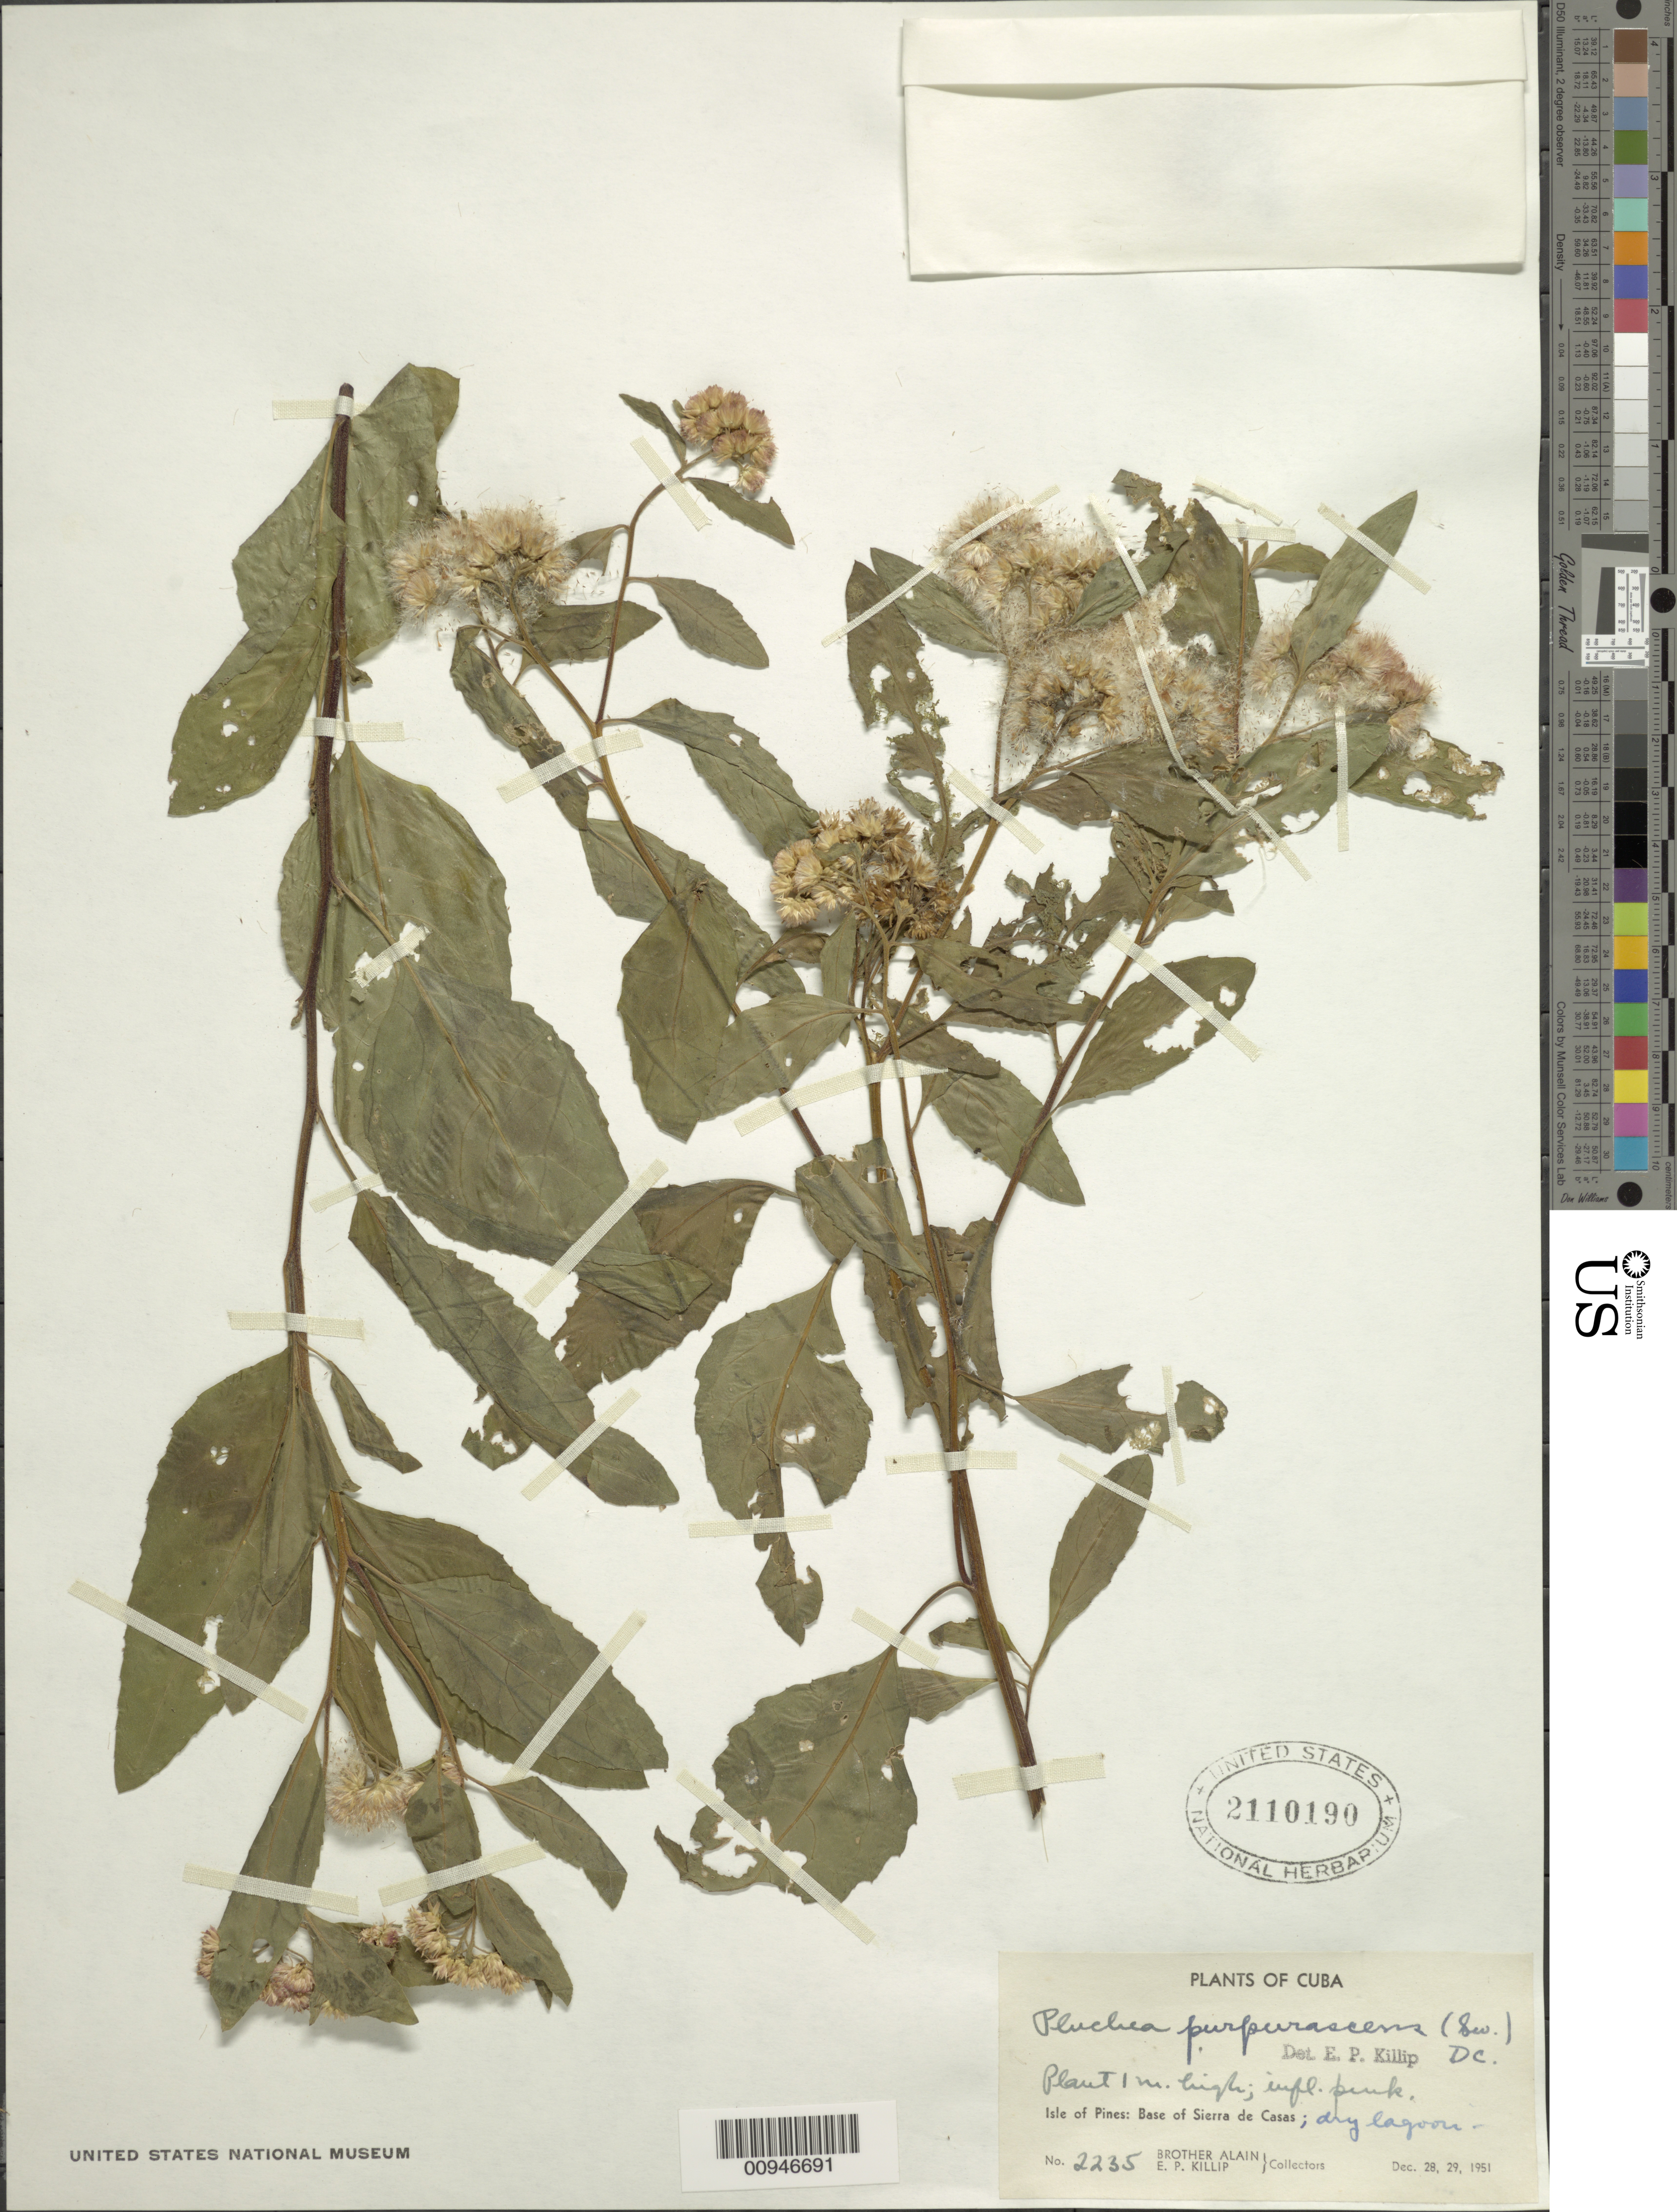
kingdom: Plantae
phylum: Tracheophyta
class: Magnoliopsida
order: Asterales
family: Asteraceae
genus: Pluchea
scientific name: Pluchea odorata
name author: (L.) Cass.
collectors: A. H. Liogier & E. P. Killip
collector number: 2235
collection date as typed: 28 Dec 1951 to 29 Dec 1951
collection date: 1951-12-28/1951-12-29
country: Cuba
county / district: Dry forest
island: Isla de la Juventud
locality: Isle of Pines, base of Sierra de Casas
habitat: Dry lagoon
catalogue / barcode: US 2110190